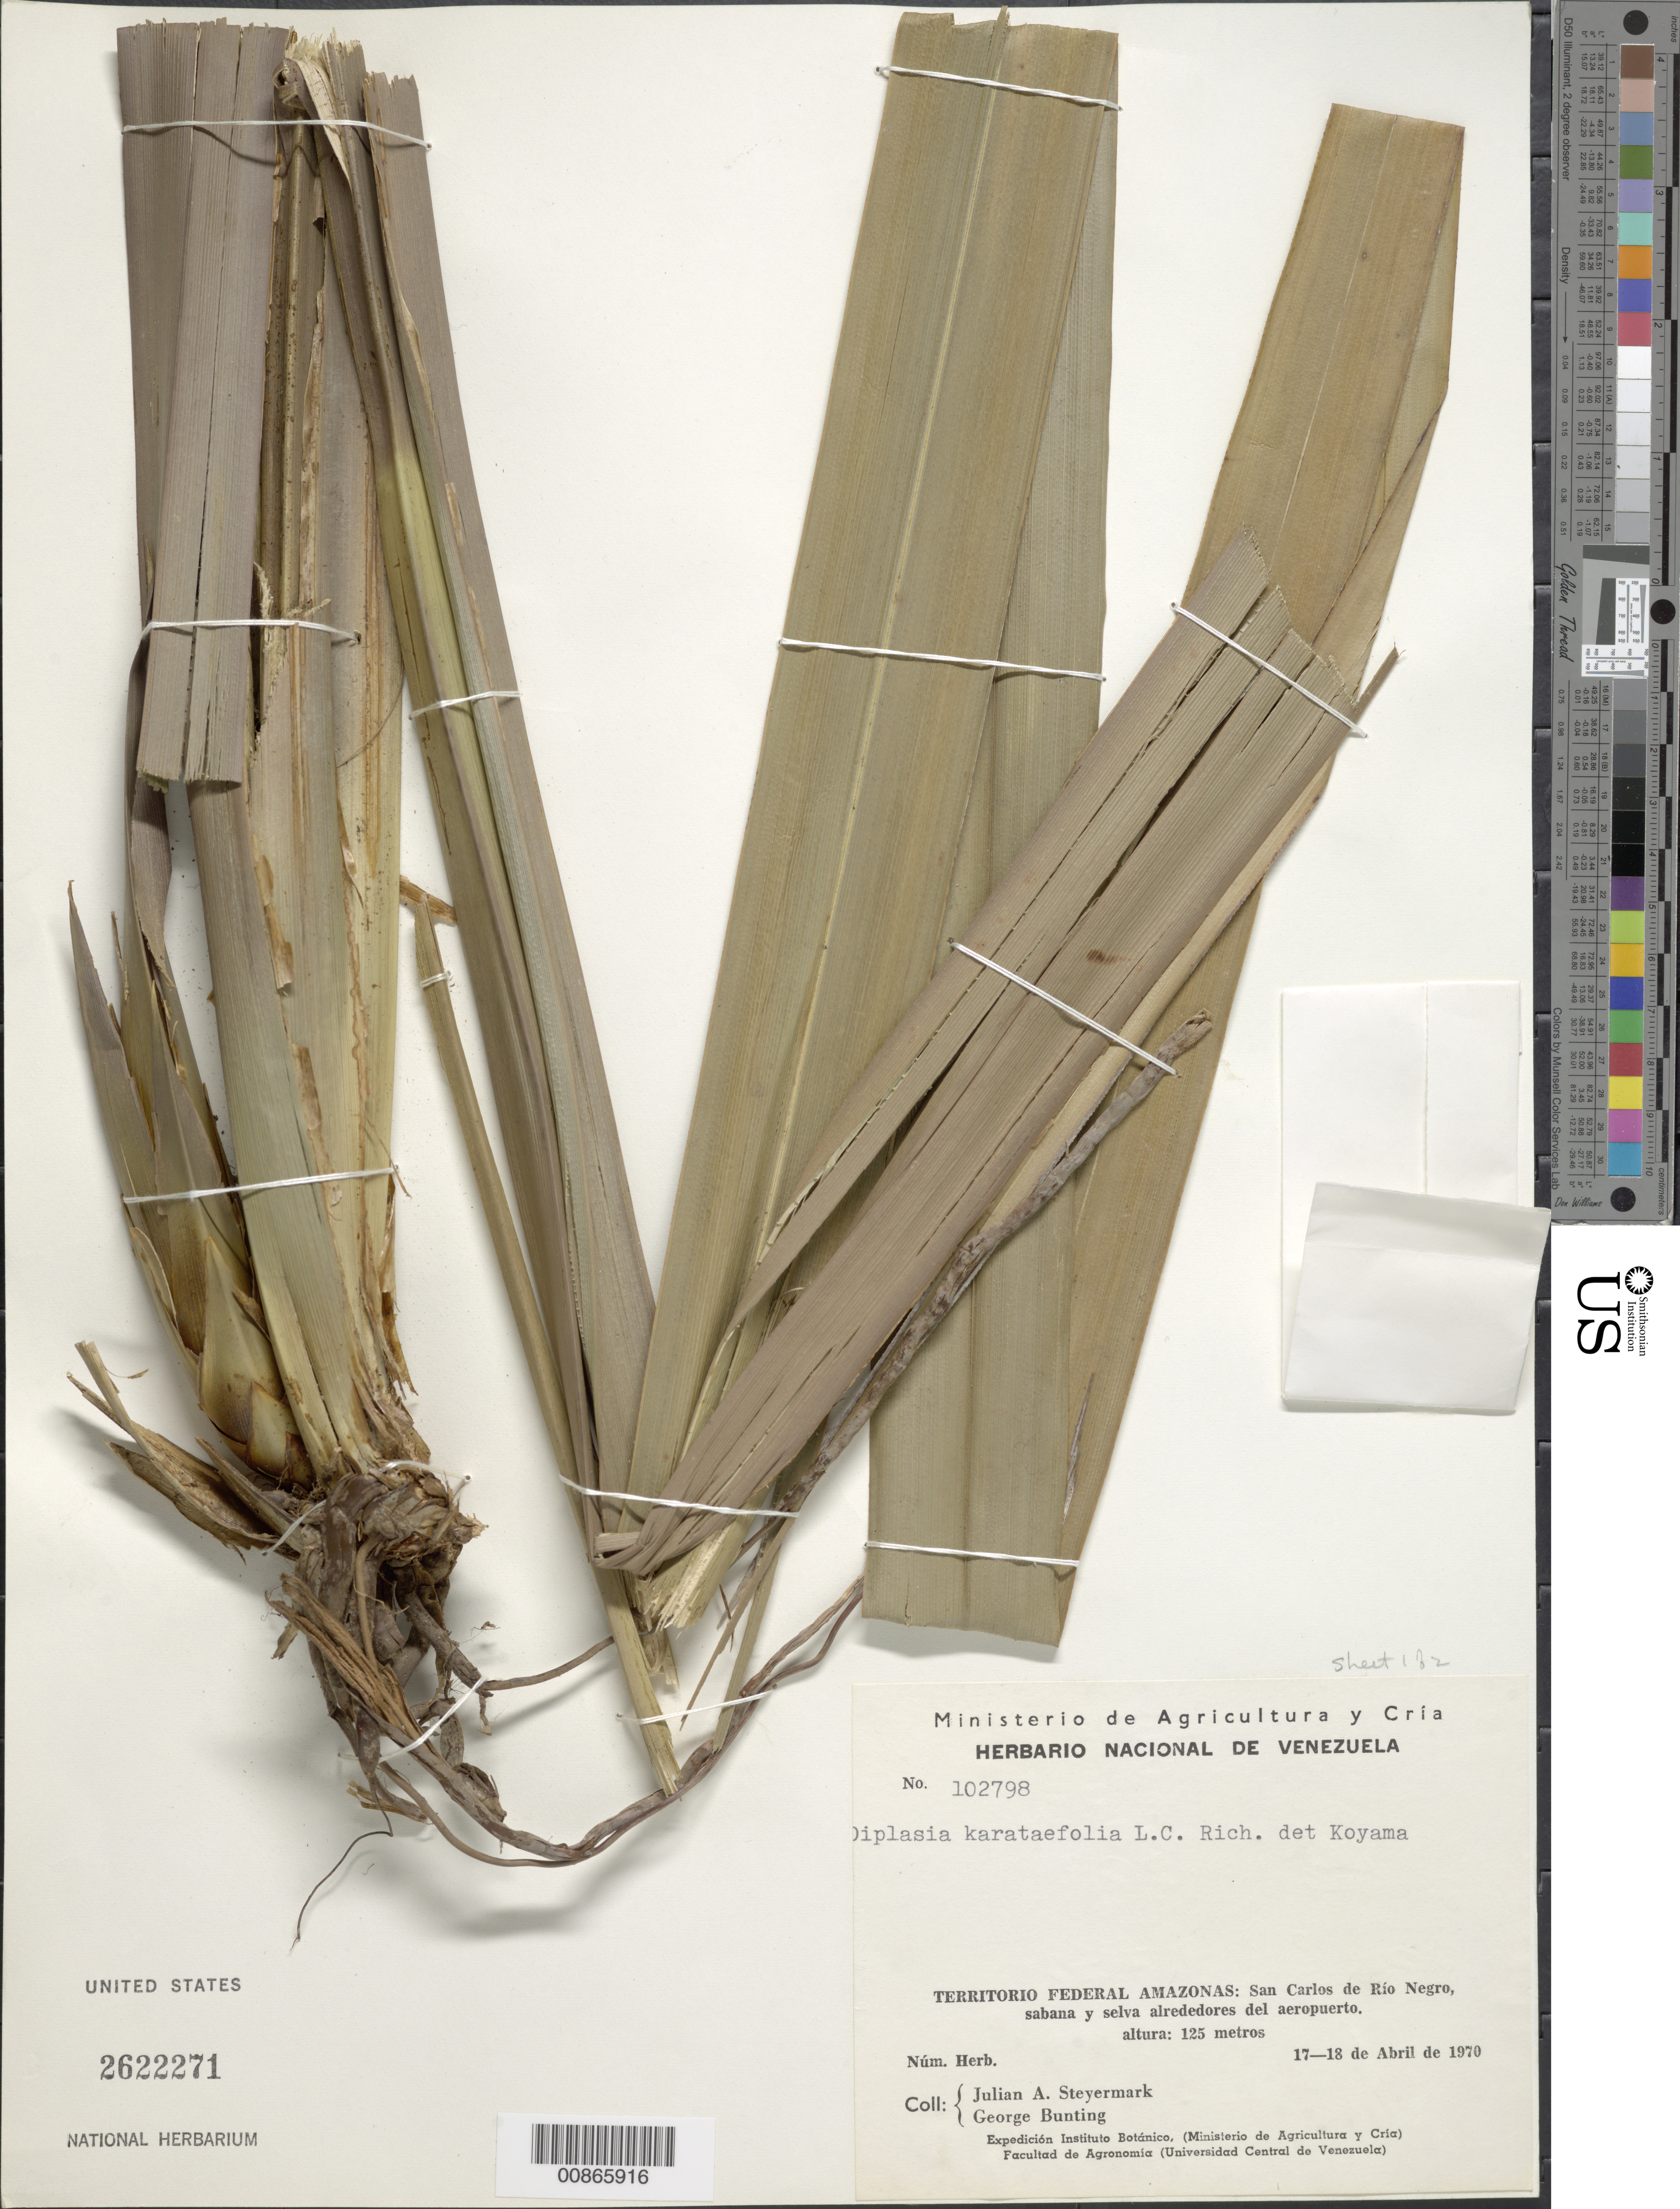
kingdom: Plantae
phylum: Tracheophyta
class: Liliopsida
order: Poales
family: Cyperaceae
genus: Diplasia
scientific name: Diplasia karatifolia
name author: Rich.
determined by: Koyama, Tetsuo M.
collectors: J. Steyermark & G. S. Bunting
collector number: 102798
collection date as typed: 17-Apr-70 to 18-Apr-70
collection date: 1970-04-17/1970-04-18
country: Venezuela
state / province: Amazonas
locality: San Carlos de Río Negro, aeropuerto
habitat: Sabana y selva alrededores del aeropuerto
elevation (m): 125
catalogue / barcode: US 2622271